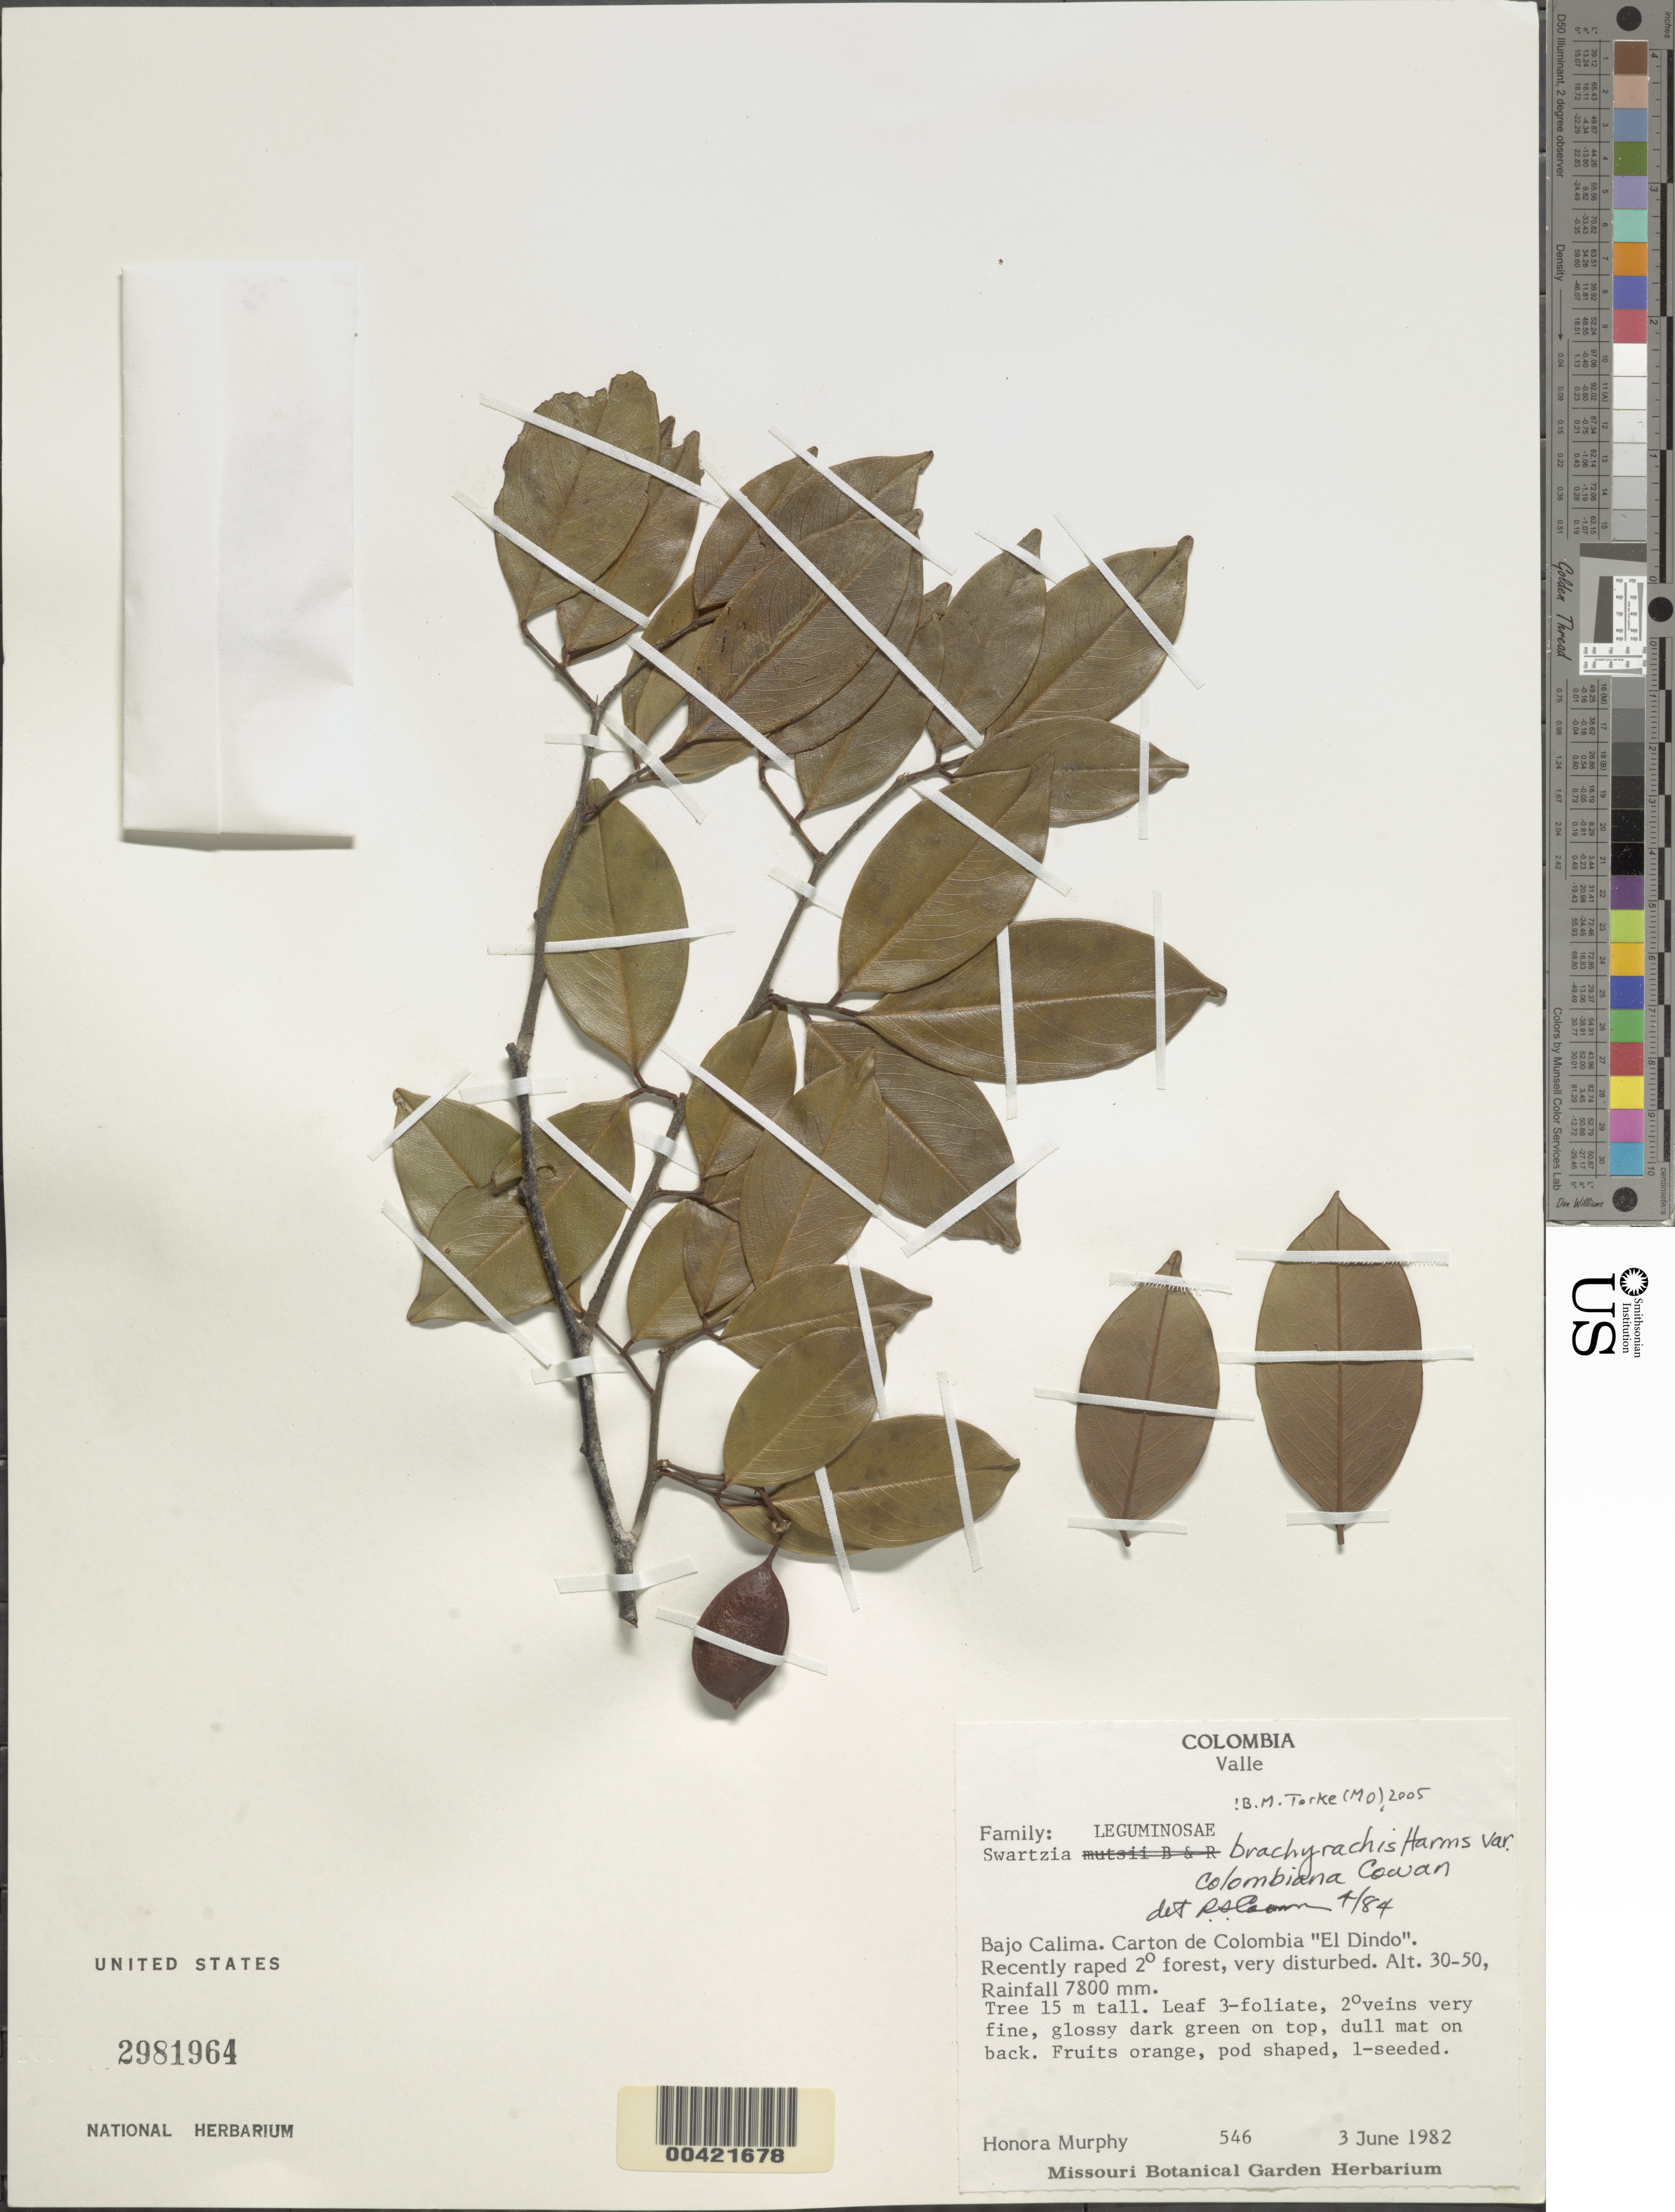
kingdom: Plantae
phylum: Tracheophyta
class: Magnoliopsida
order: Fabales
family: Fabaceae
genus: Swartzia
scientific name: Swartzia brachyrachis var. colombiana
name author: R.S. Cowan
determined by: Cowan, R. S.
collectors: H. Murphy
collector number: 546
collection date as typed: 03 Jun 1982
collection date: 1982-06-03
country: Colombia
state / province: Valle del Cauca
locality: Bajo Calima; carton de Colombia "el dindo"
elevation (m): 30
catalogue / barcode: US 2981964